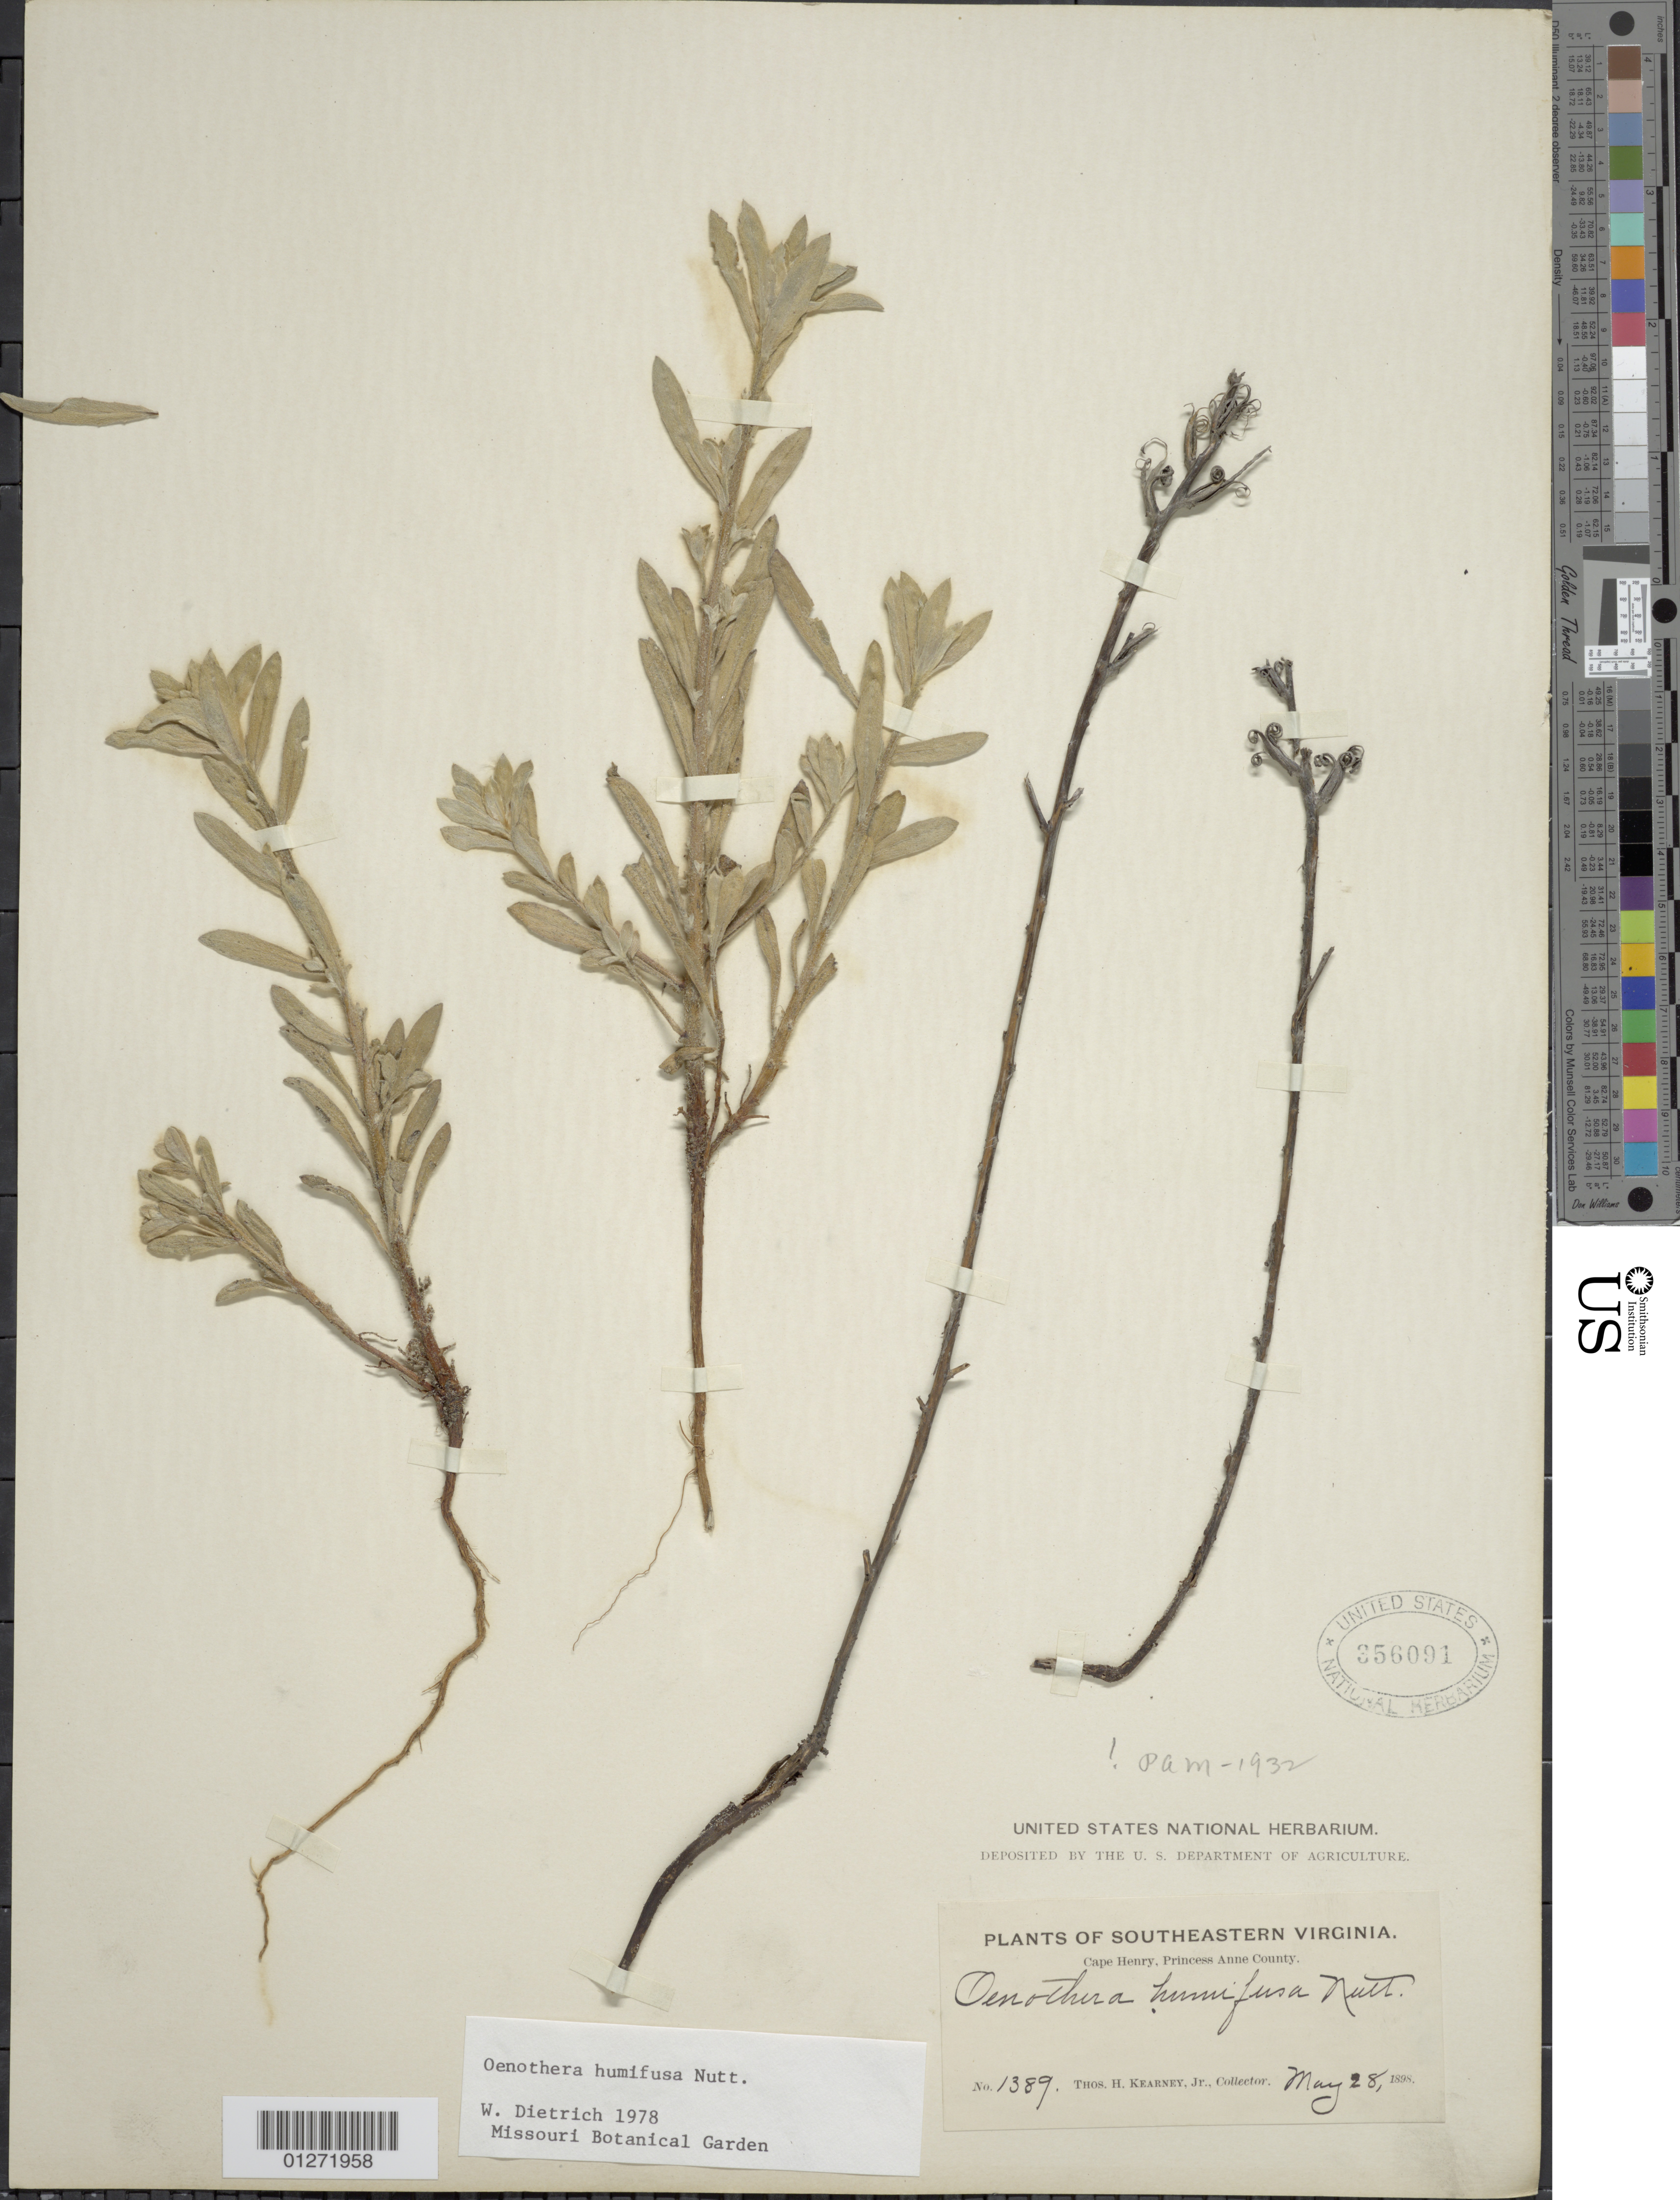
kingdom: Plantae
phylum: Tracheophyta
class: Magnoliopsida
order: Myrtales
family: Onagraceae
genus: Oenothera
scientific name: Oenothera humifusa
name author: Nutt.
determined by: Dietrich, W.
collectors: T. H. Kearney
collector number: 1389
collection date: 1898-05-28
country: United States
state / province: Virginia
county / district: City of Virginia Beach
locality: Cape Henry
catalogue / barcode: US 356091